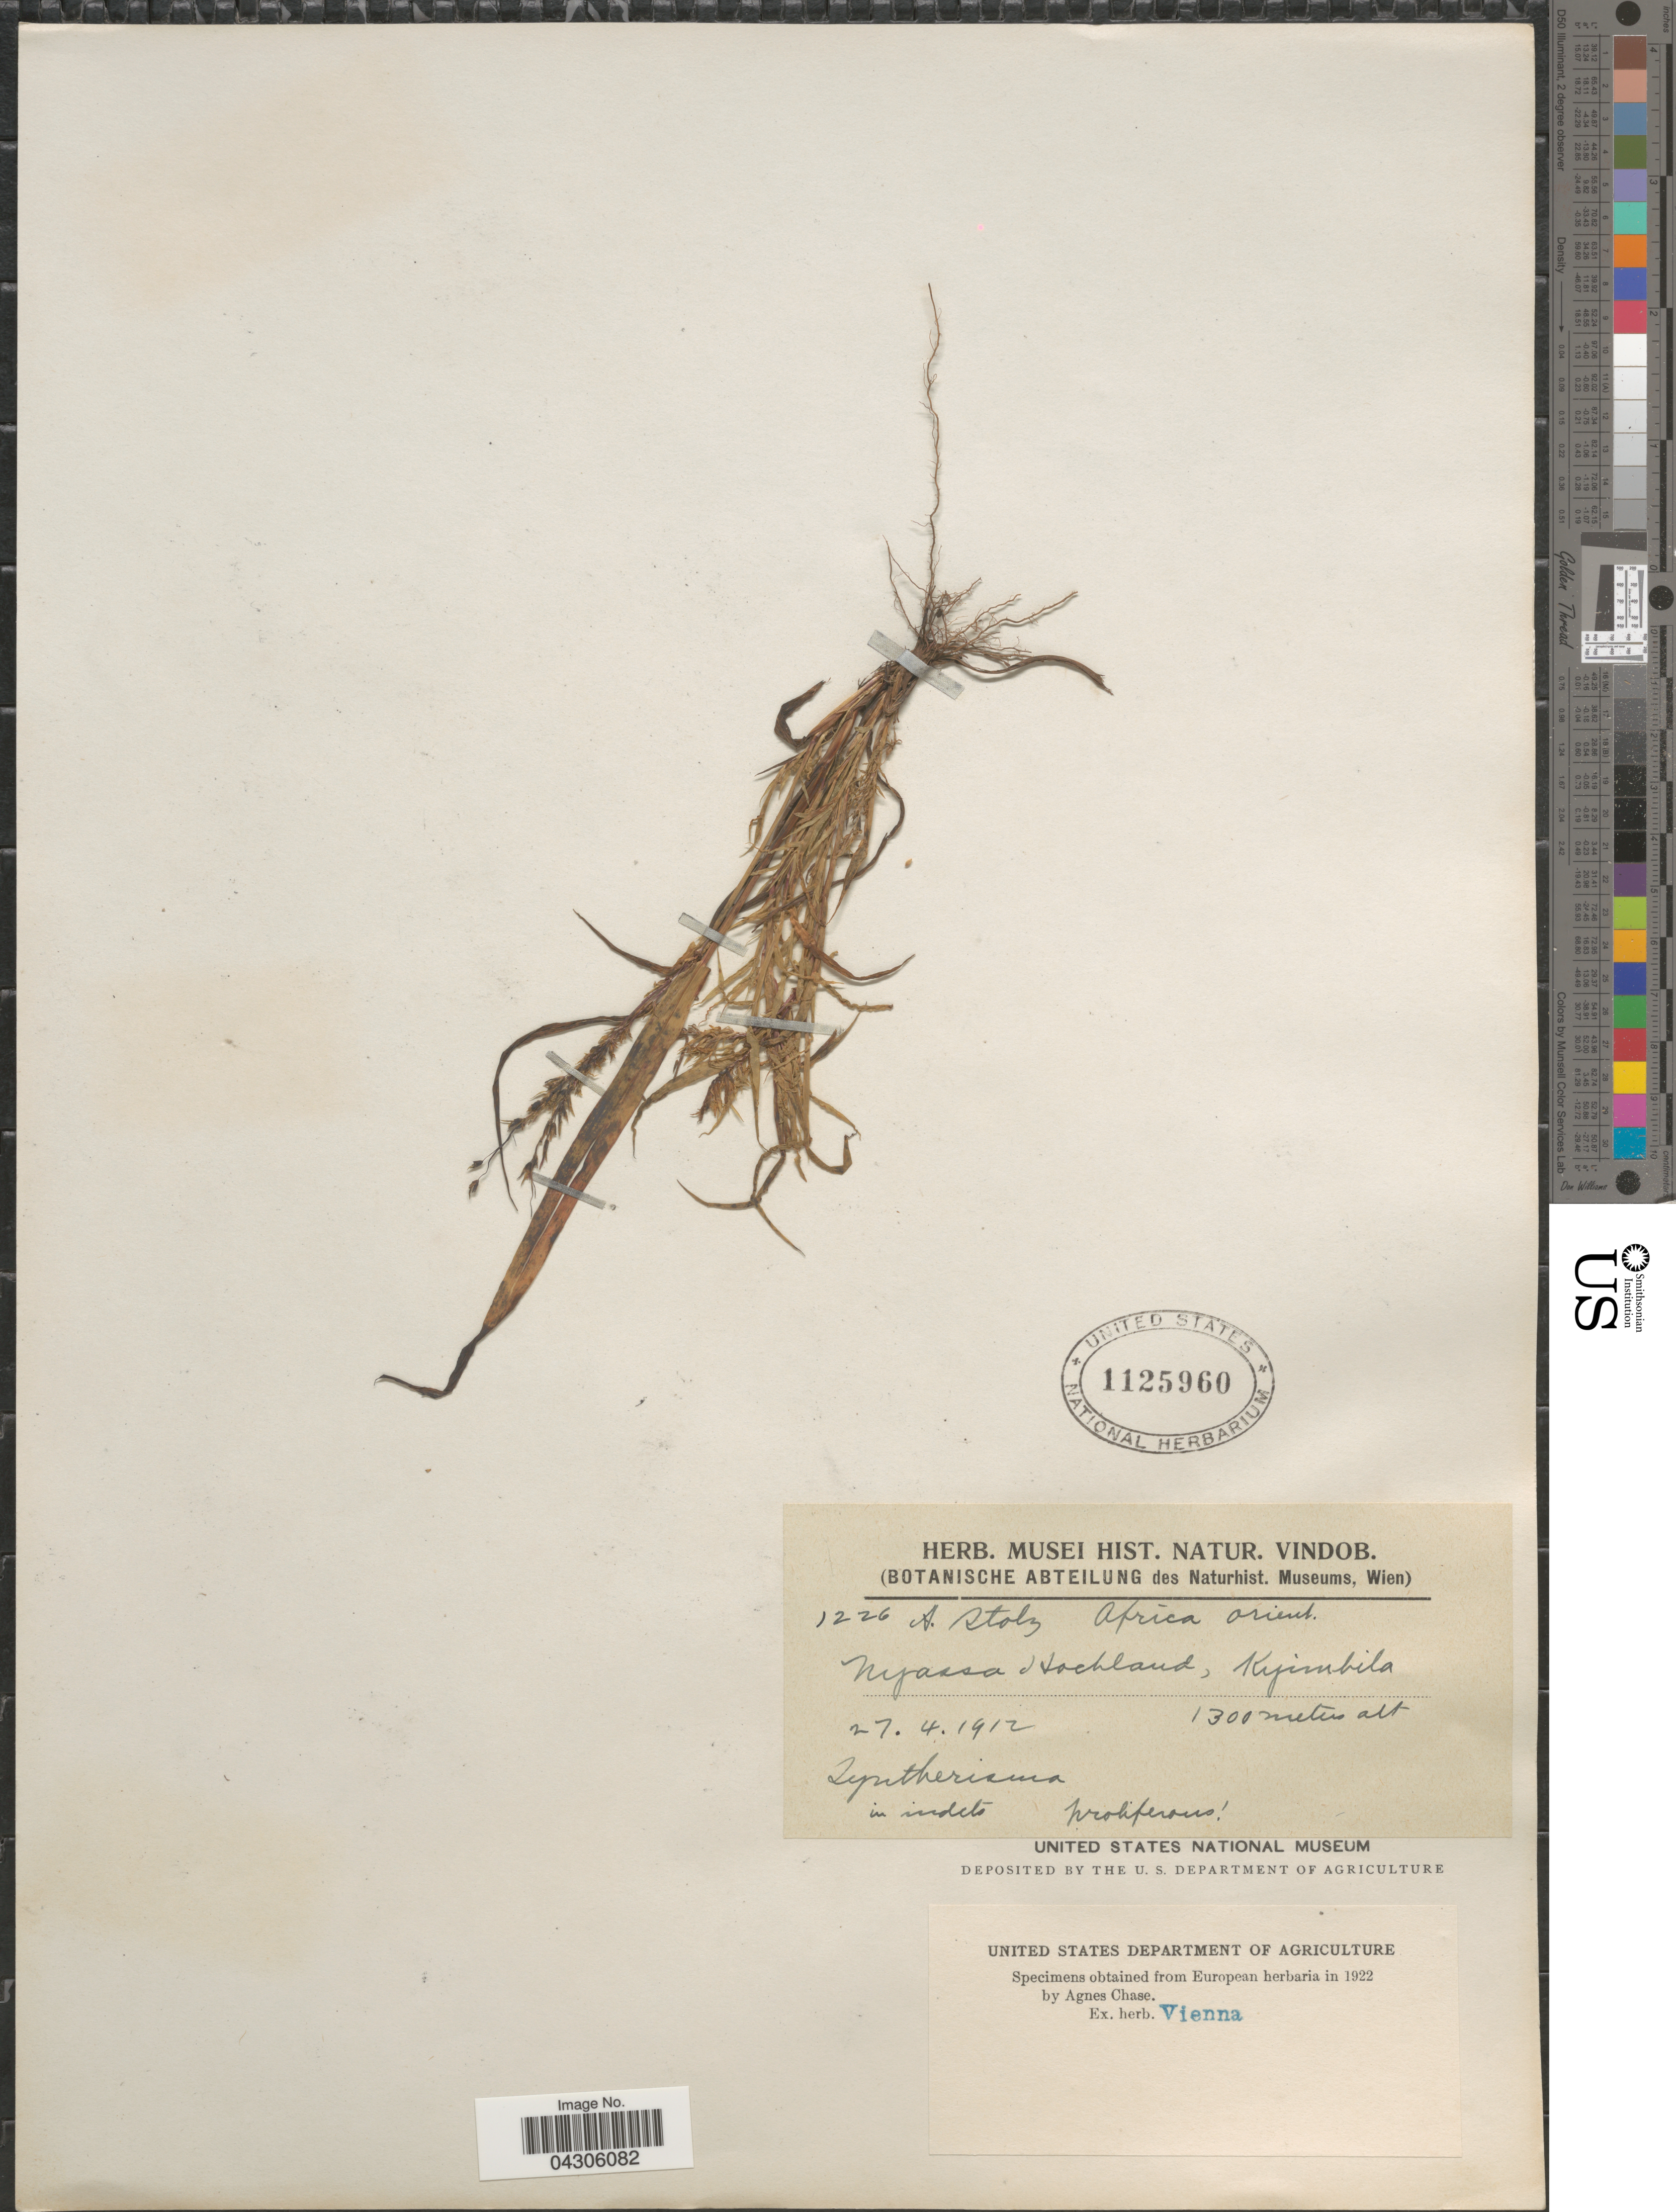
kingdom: Plantae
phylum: Tracheophyta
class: Liliopsida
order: Poales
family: Poaceae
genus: Digitaria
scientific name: Digitaria sp.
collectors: A. Stolz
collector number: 1226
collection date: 1912-04-27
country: Tanzania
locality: Africa orient. Nyassa Hochland, Kyimbila.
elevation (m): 1300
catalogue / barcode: US 1125960